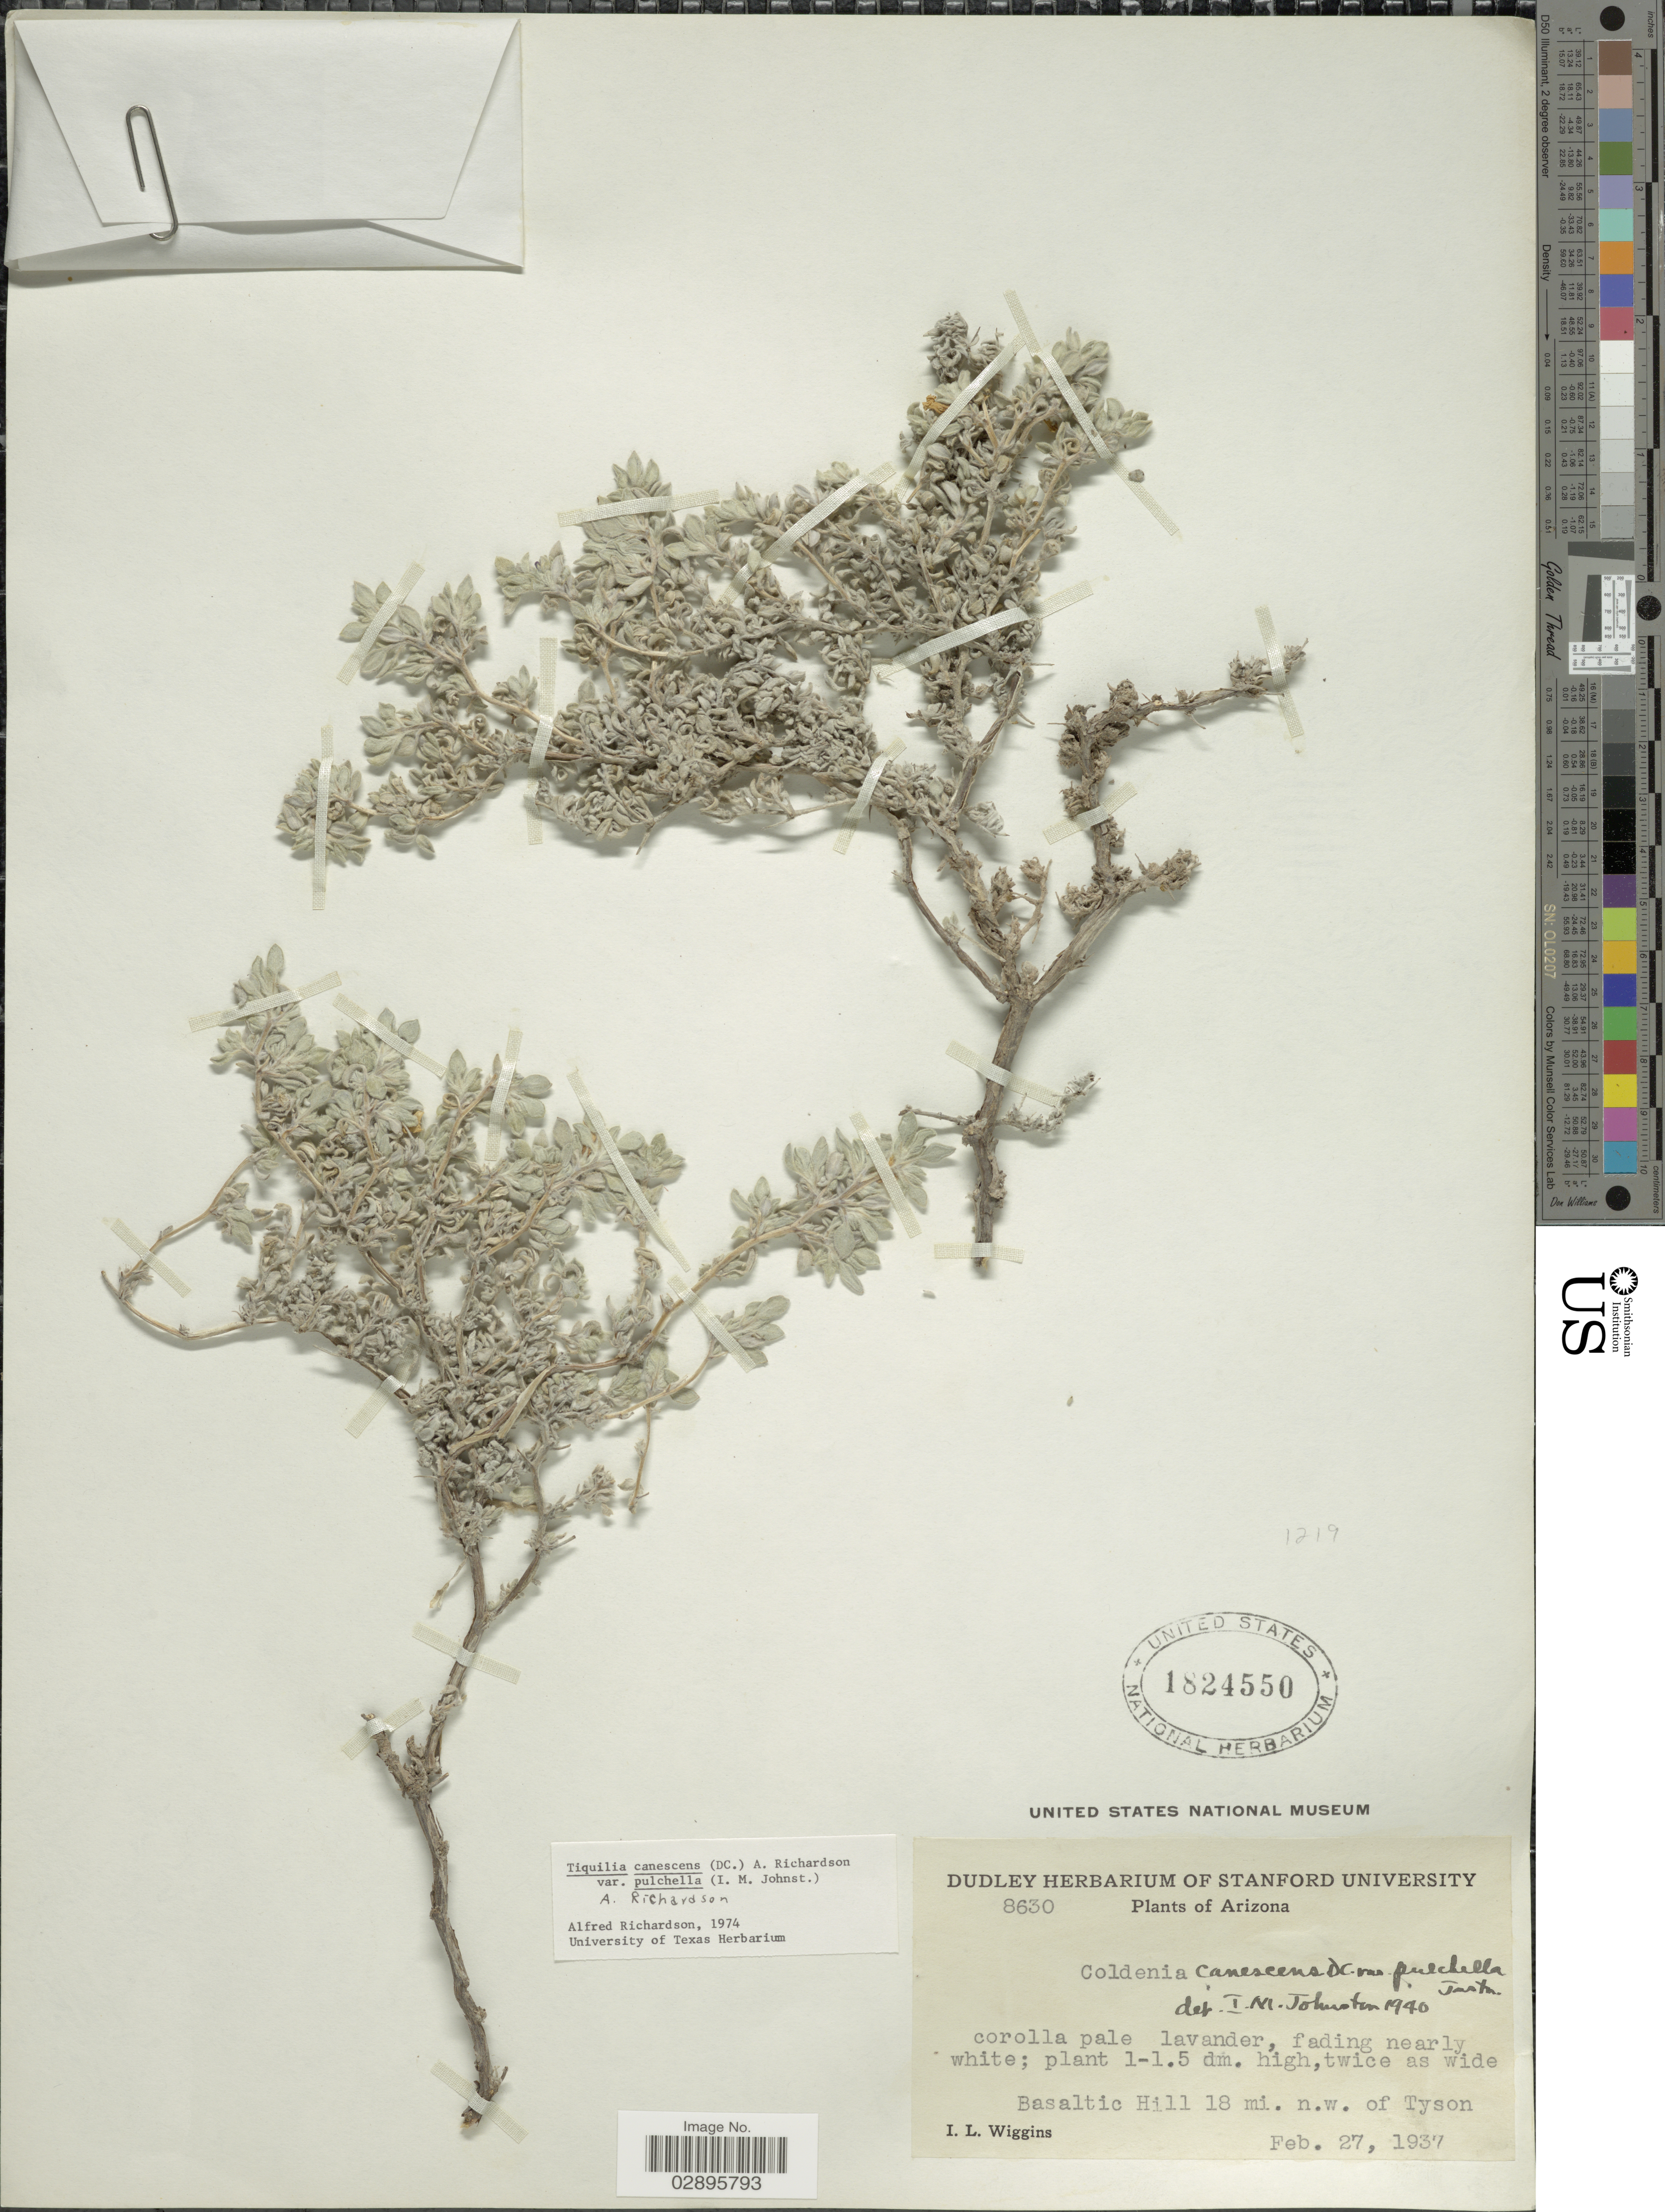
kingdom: Plantae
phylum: Tracheophyta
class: Magnoliopsida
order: Boraginales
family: Ehretiaceae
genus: Tiquilia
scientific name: Tiquilia canescens var. pulchella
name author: (I.M. Johnst.) A.T. Richardson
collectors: I. L. Wiggins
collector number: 8630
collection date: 1937-02-27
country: United States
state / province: Arizona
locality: Bsaltic Hill 18 mi. n.w. of Tyson.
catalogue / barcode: US 1824550